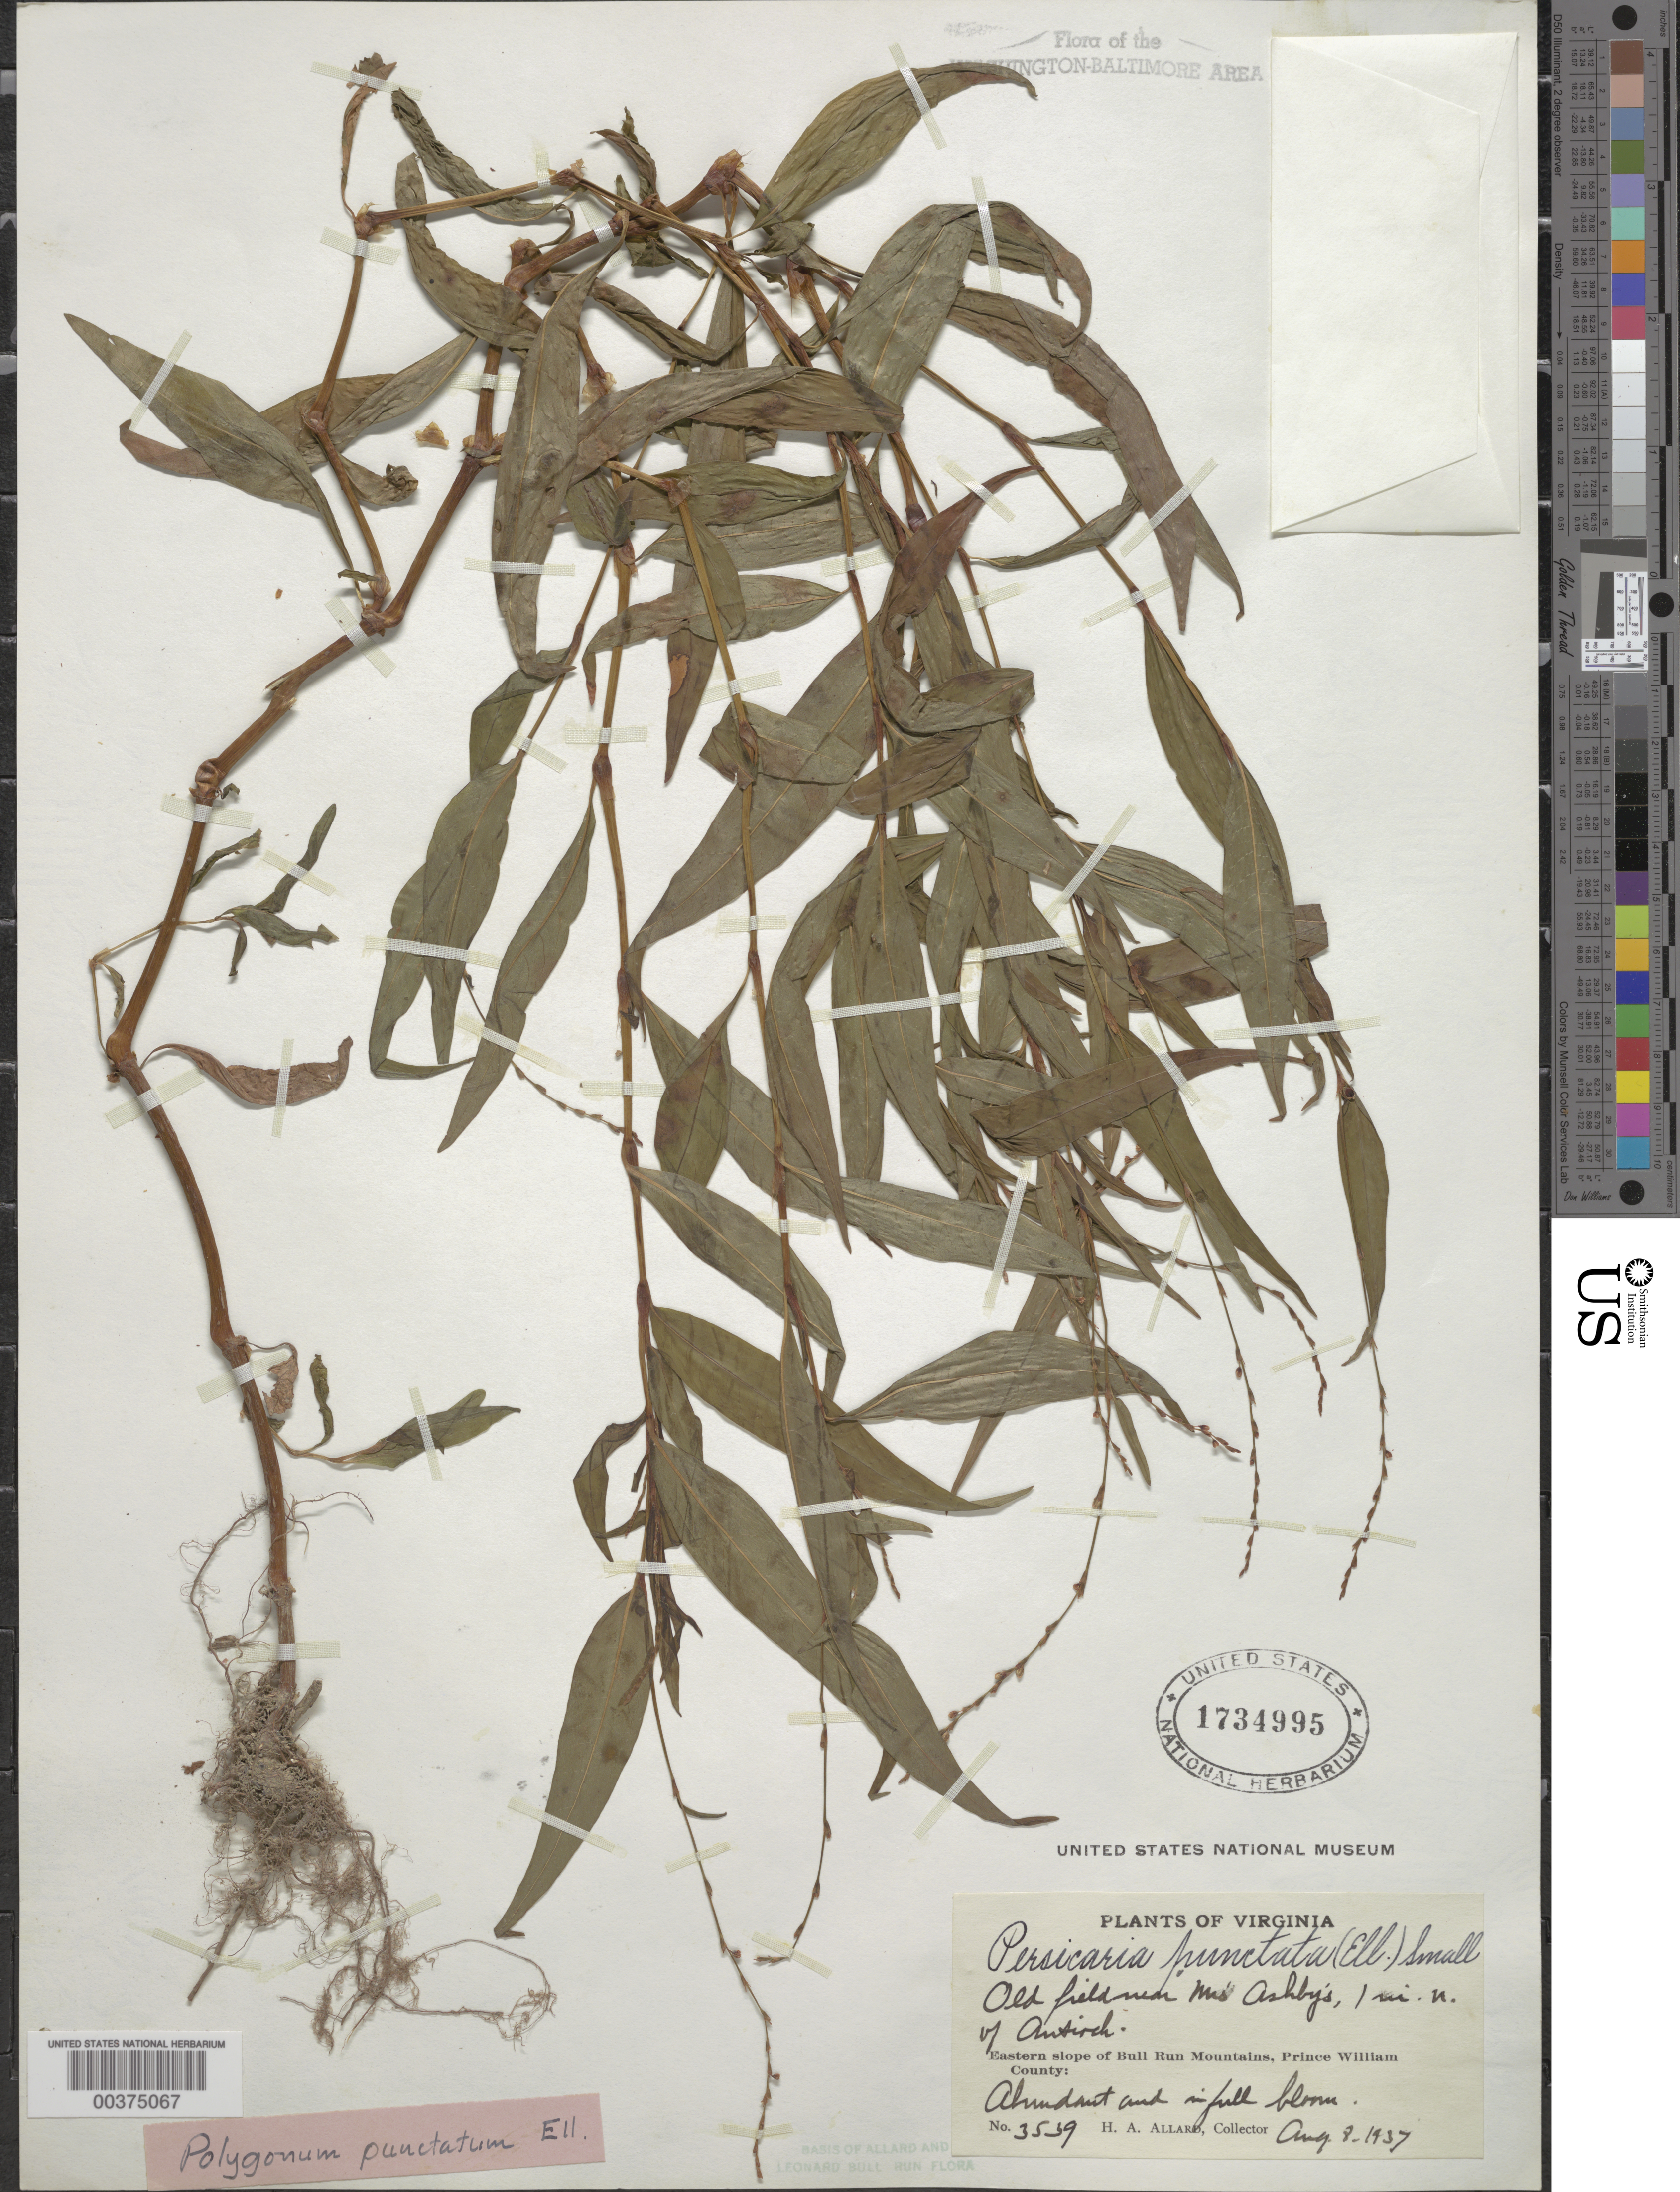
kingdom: Plantae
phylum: Tracheophyta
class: Magnoliopsida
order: Caryophyllales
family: Polygonaceae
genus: Persicaria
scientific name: Persicaria punctata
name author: (Elliott) Small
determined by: Atha, D. E.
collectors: H. A. Allard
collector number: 3539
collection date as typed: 08 Aug 1937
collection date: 1937-08-08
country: United States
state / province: Virginia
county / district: Prince William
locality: North of Antioch, Ashbys place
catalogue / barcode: US 1734995